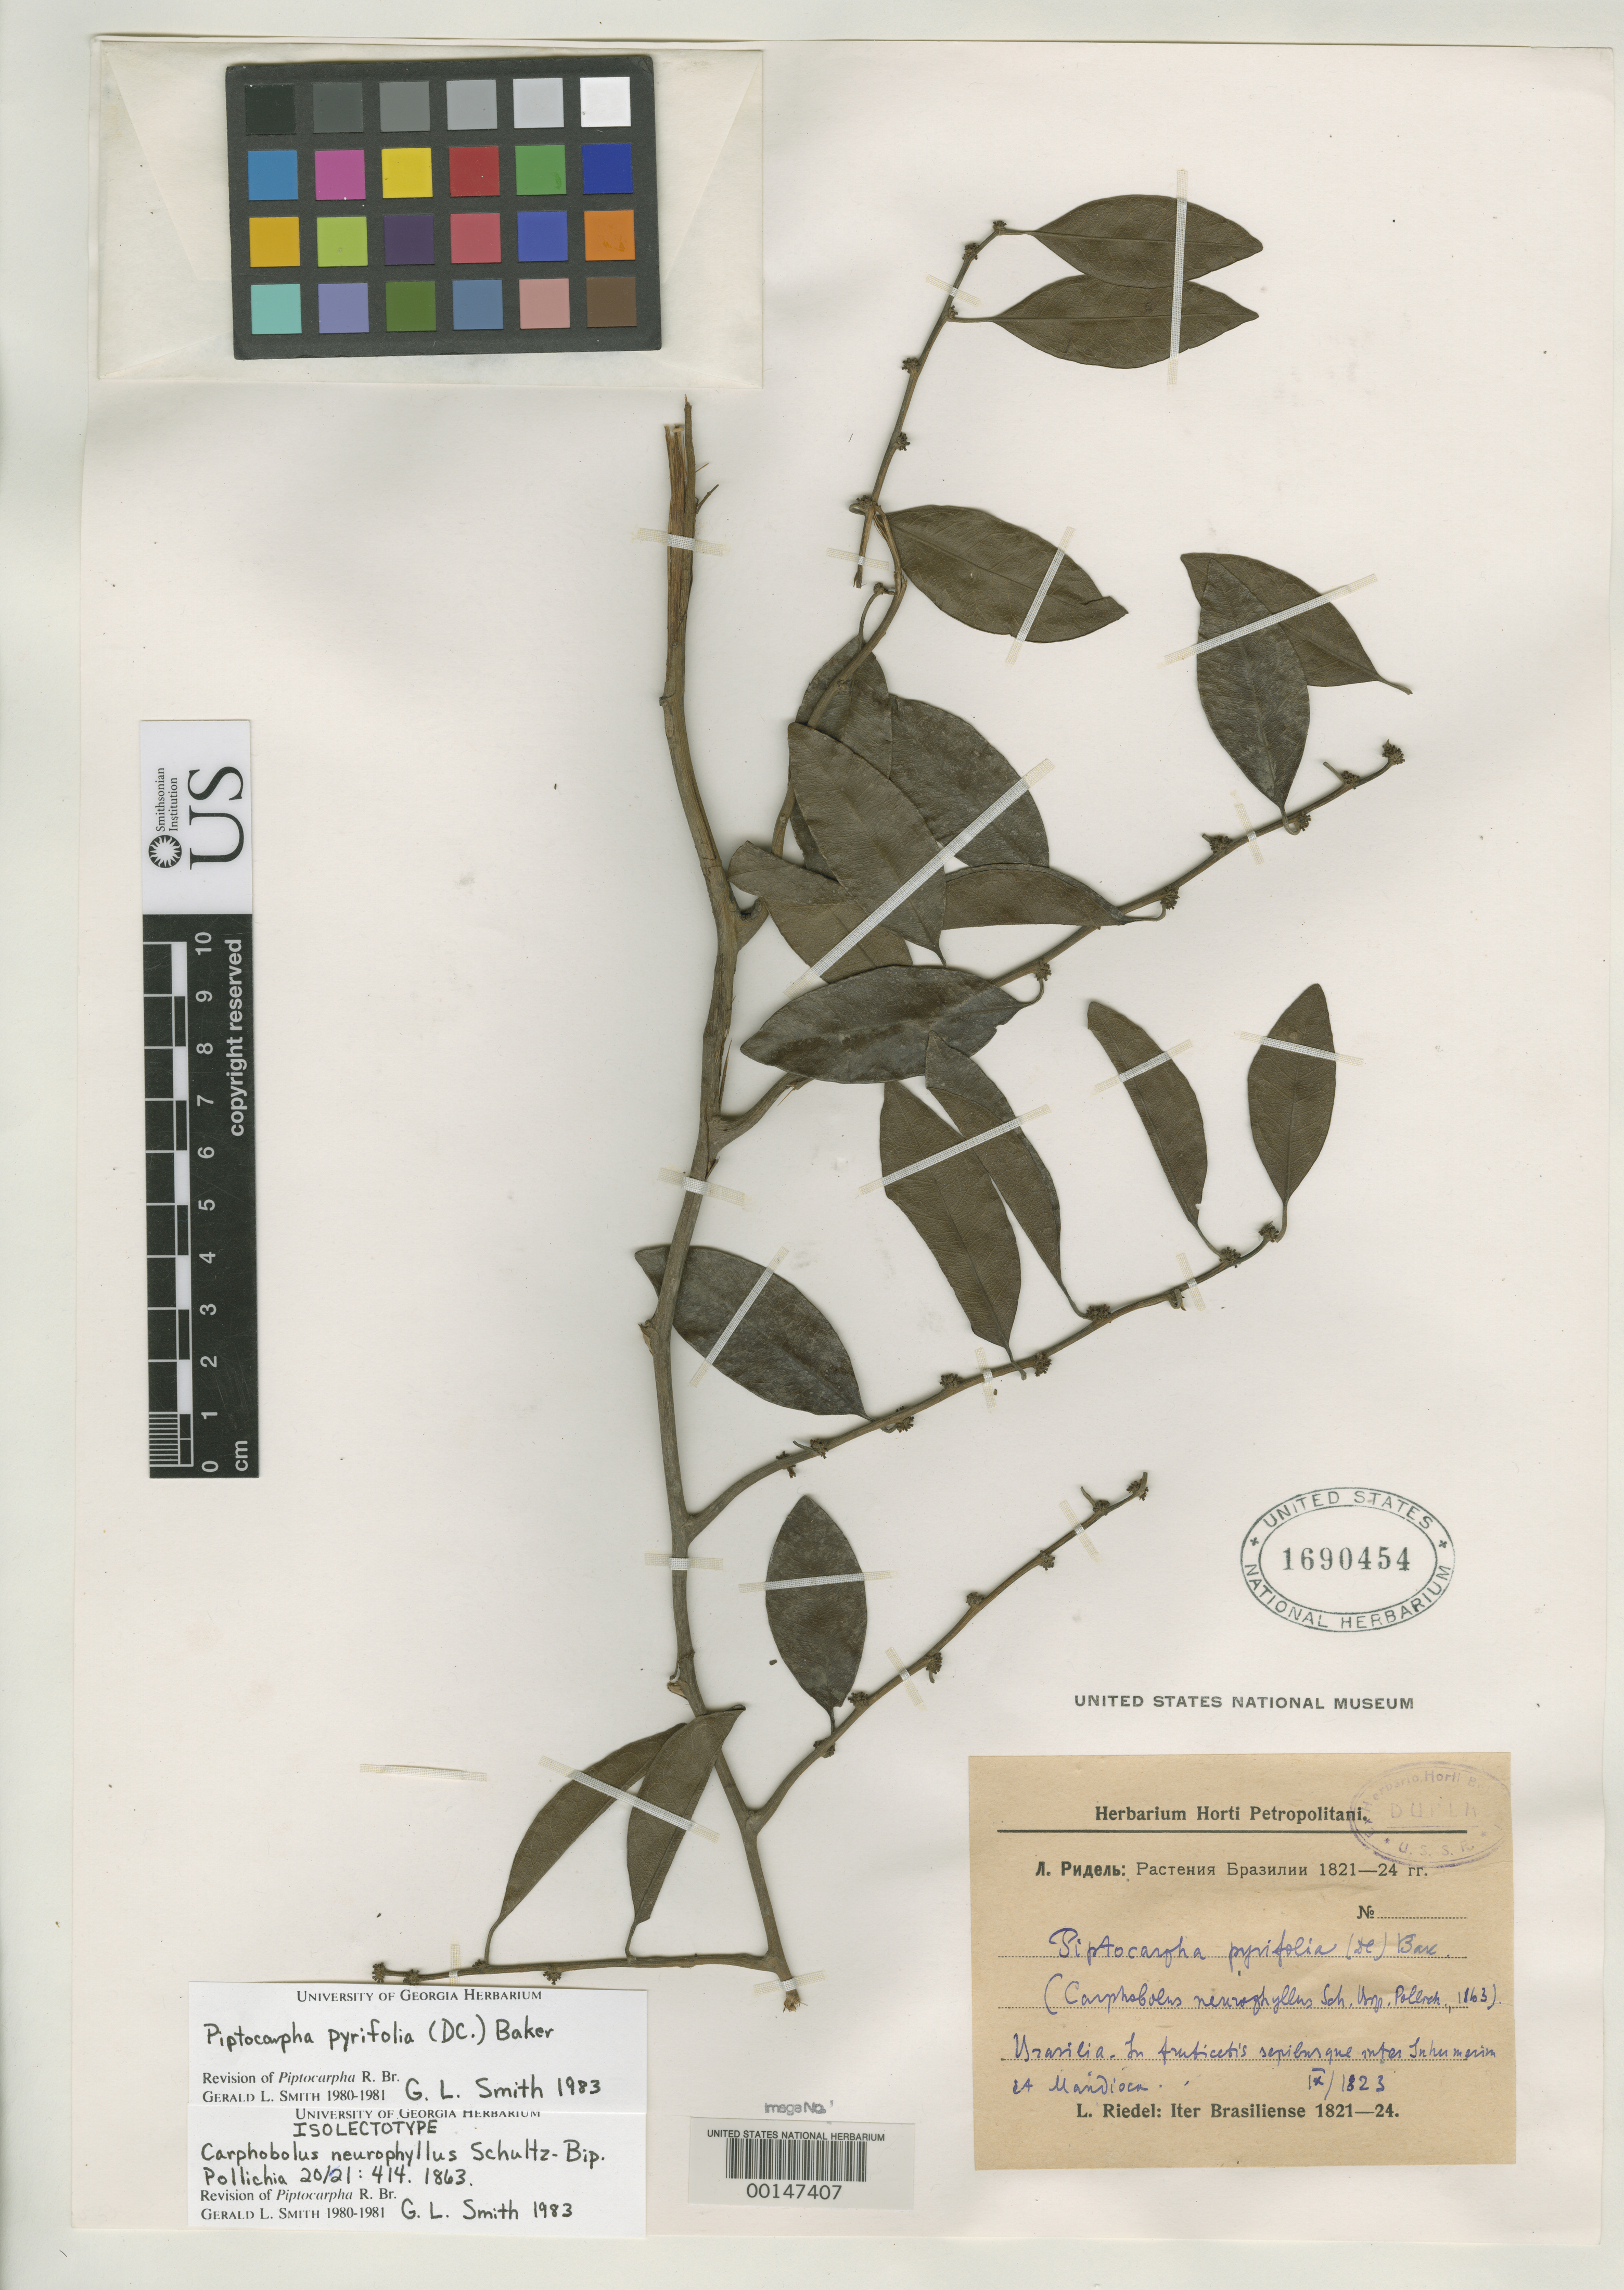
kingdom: Plantae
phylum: Tracheophyta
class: Magnoliopsida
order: Asterales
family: Asteraceae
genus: Carphobolus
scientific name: Carphobolus neurophyllus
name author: Sch. Bip.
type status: Isolectotype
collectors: L. Riedel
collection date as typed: Sep 1823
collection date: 1823-09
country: Brazil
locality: Btwn. Inhumerin & Mandioca.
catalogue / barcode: US 1690454